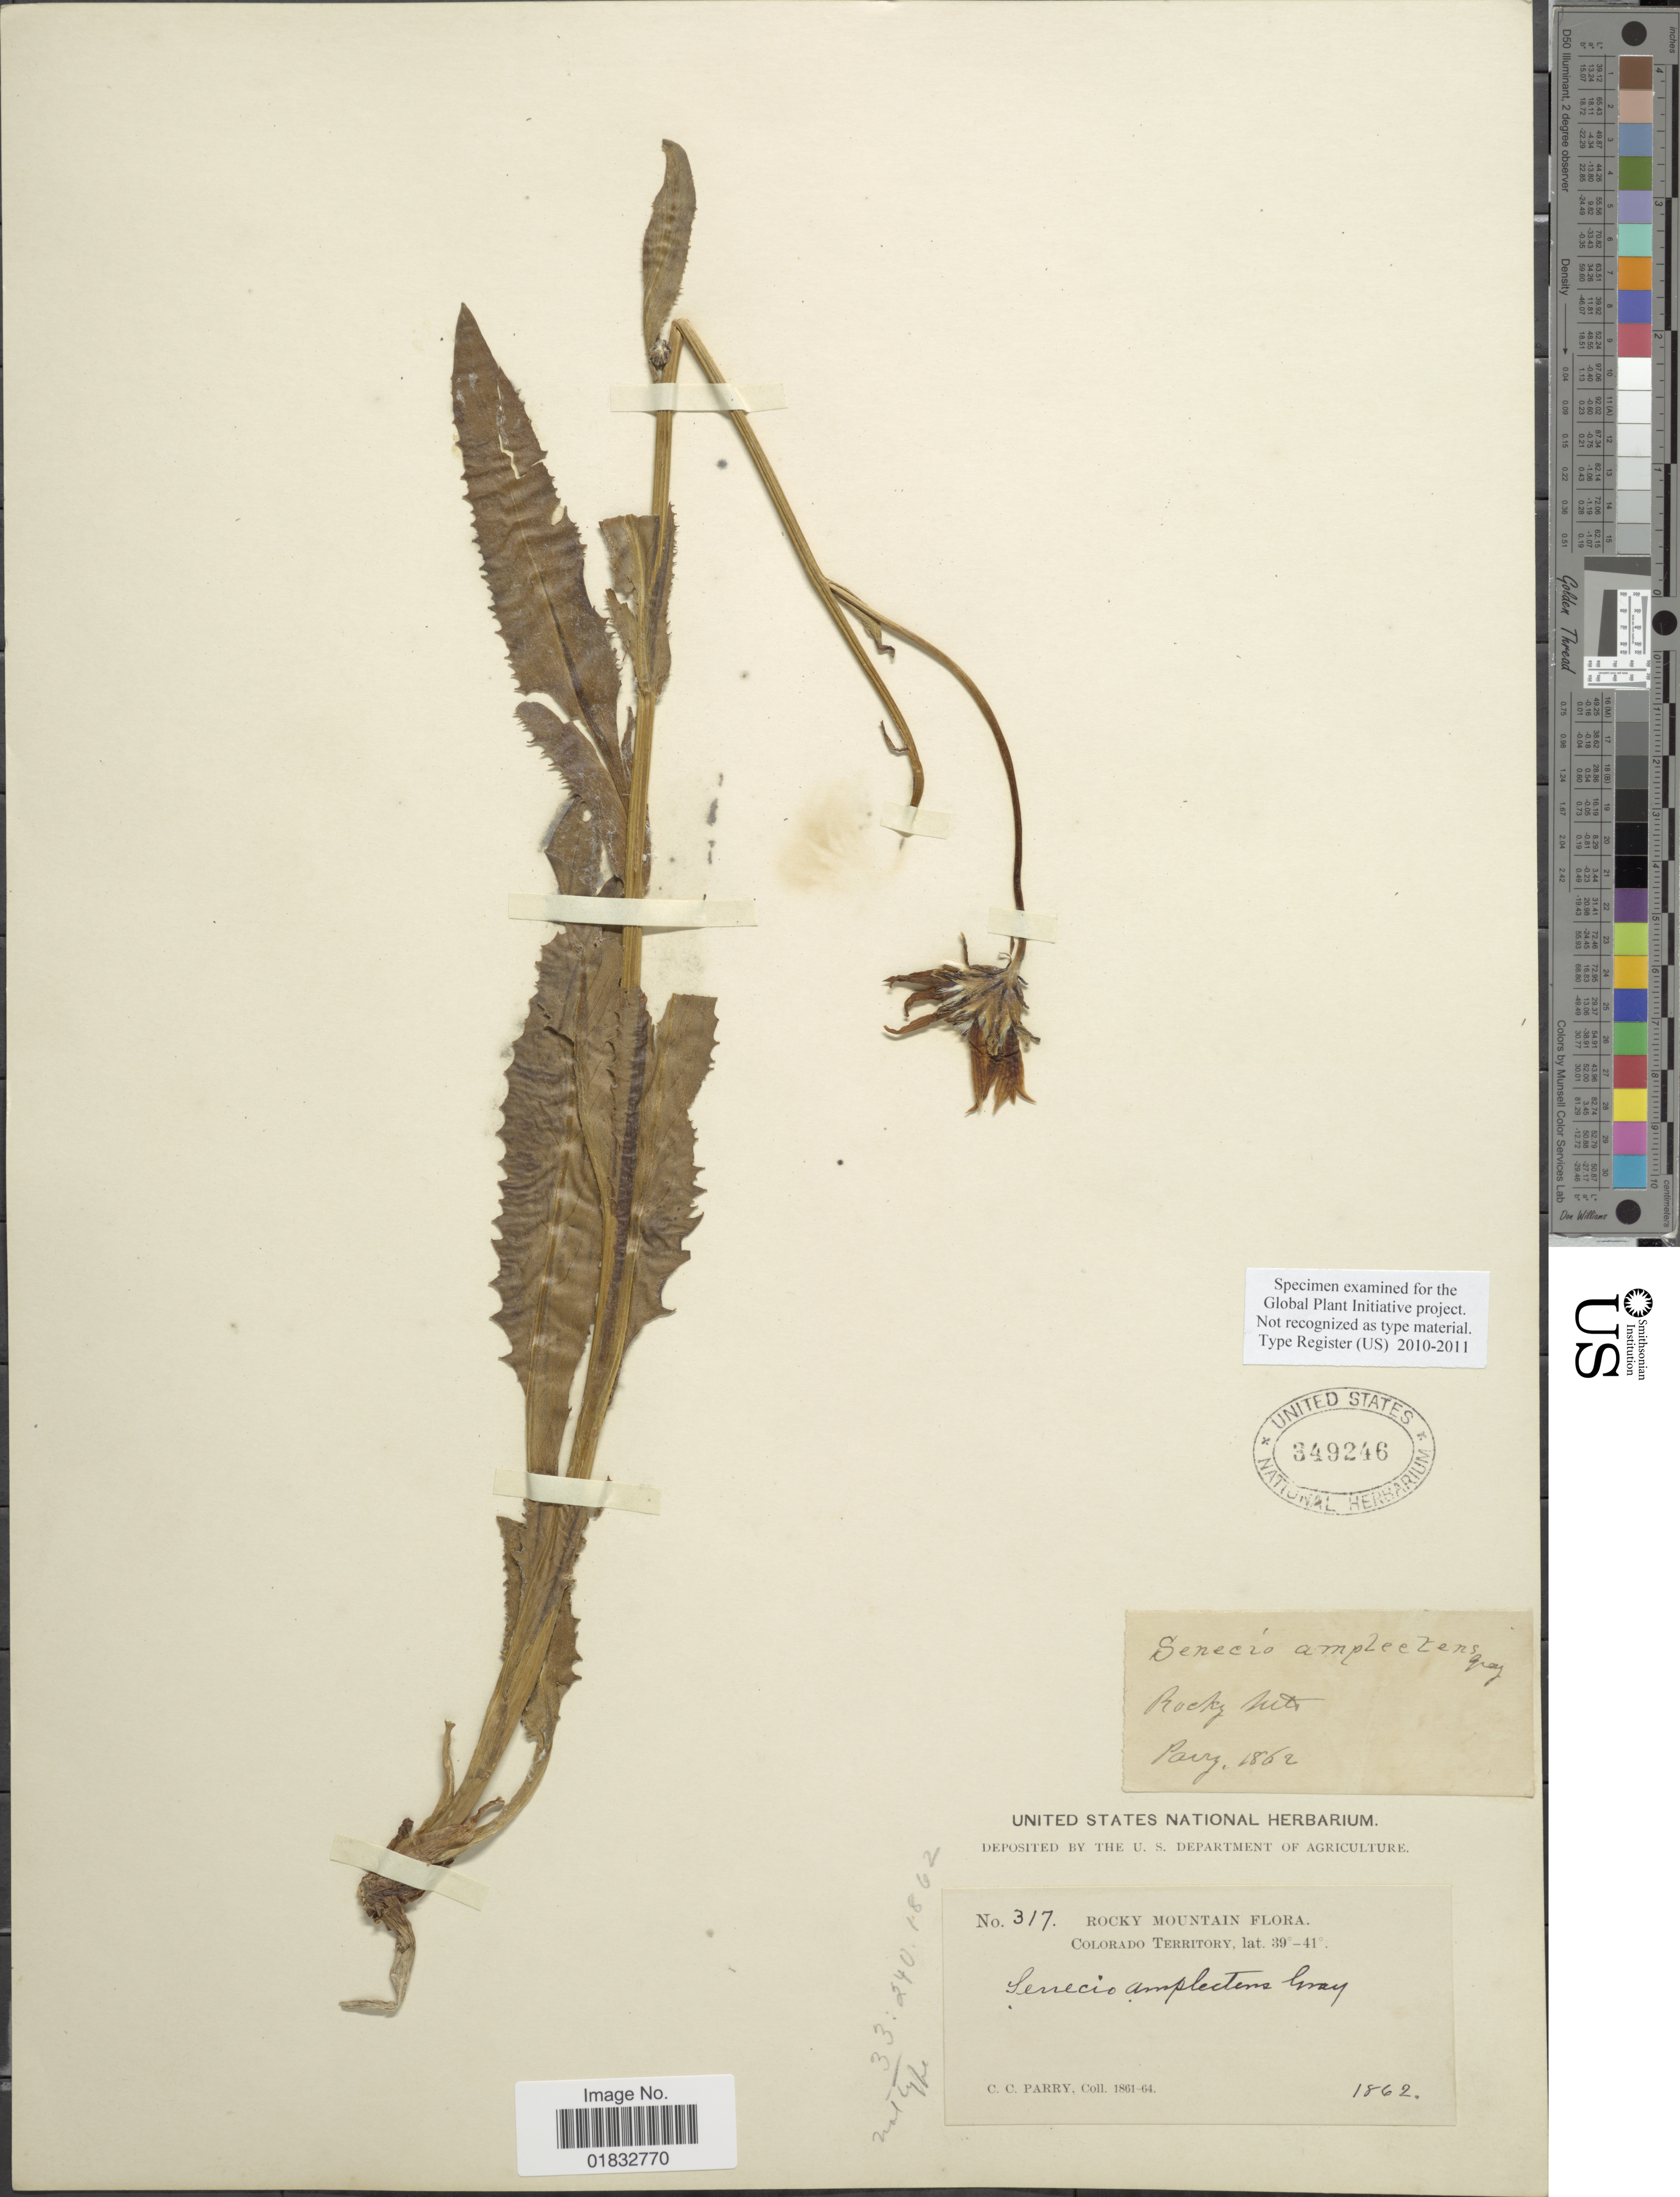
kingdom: Plantae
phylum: Tracheophyta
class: Magnoliopsida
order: Asterales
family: Asteraceae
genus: Senecio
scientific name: Senecio amplectens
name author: A. Gray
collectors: C. C. Parry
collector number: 317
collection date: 1862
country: United States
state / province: Colorado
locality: Rocky Mountain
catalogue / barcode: US 349246